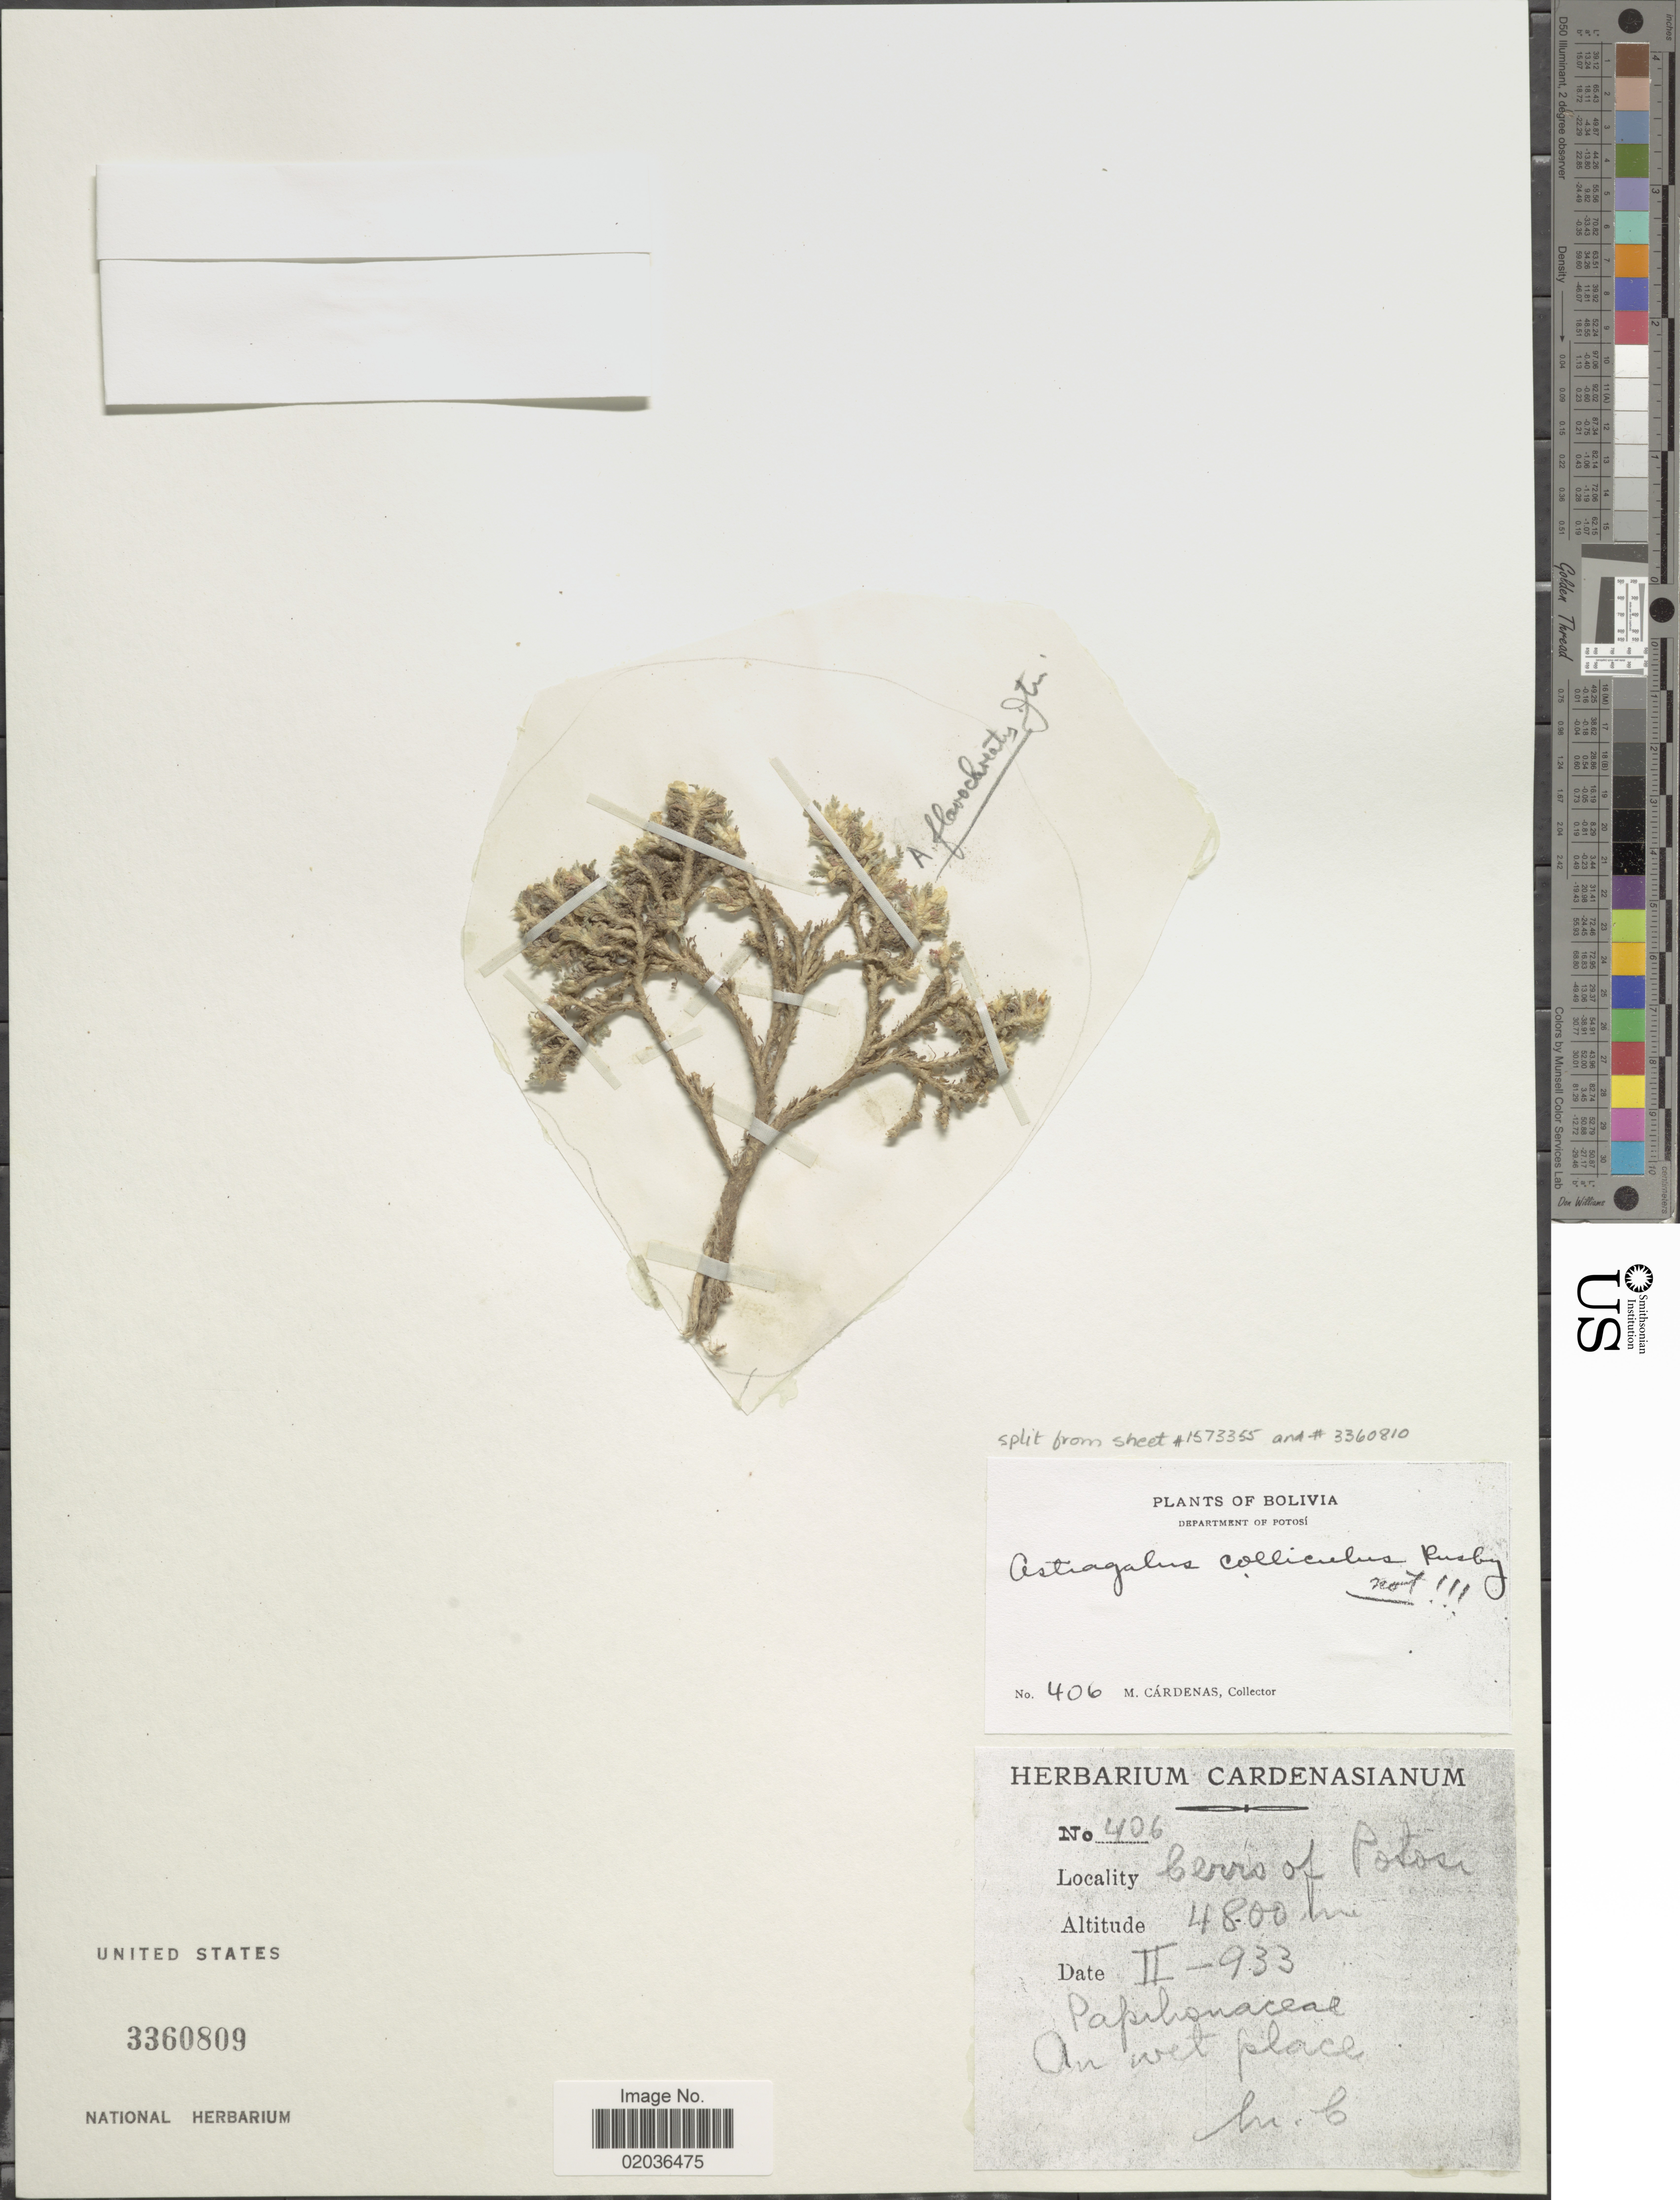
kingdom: Plantae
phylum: Tracheophyta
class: Magnoliopsida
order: Fabales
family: Fabaceae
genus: Astragalus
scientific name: Astragalus flavocreatus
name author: I.M. Johnst.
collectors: M. Cárdenas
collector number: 406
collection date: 1933-02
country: Bolivia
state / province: Potosi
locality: Department of Potosi, Cerro of Potosi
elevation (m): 4800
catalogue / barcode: US 3360809